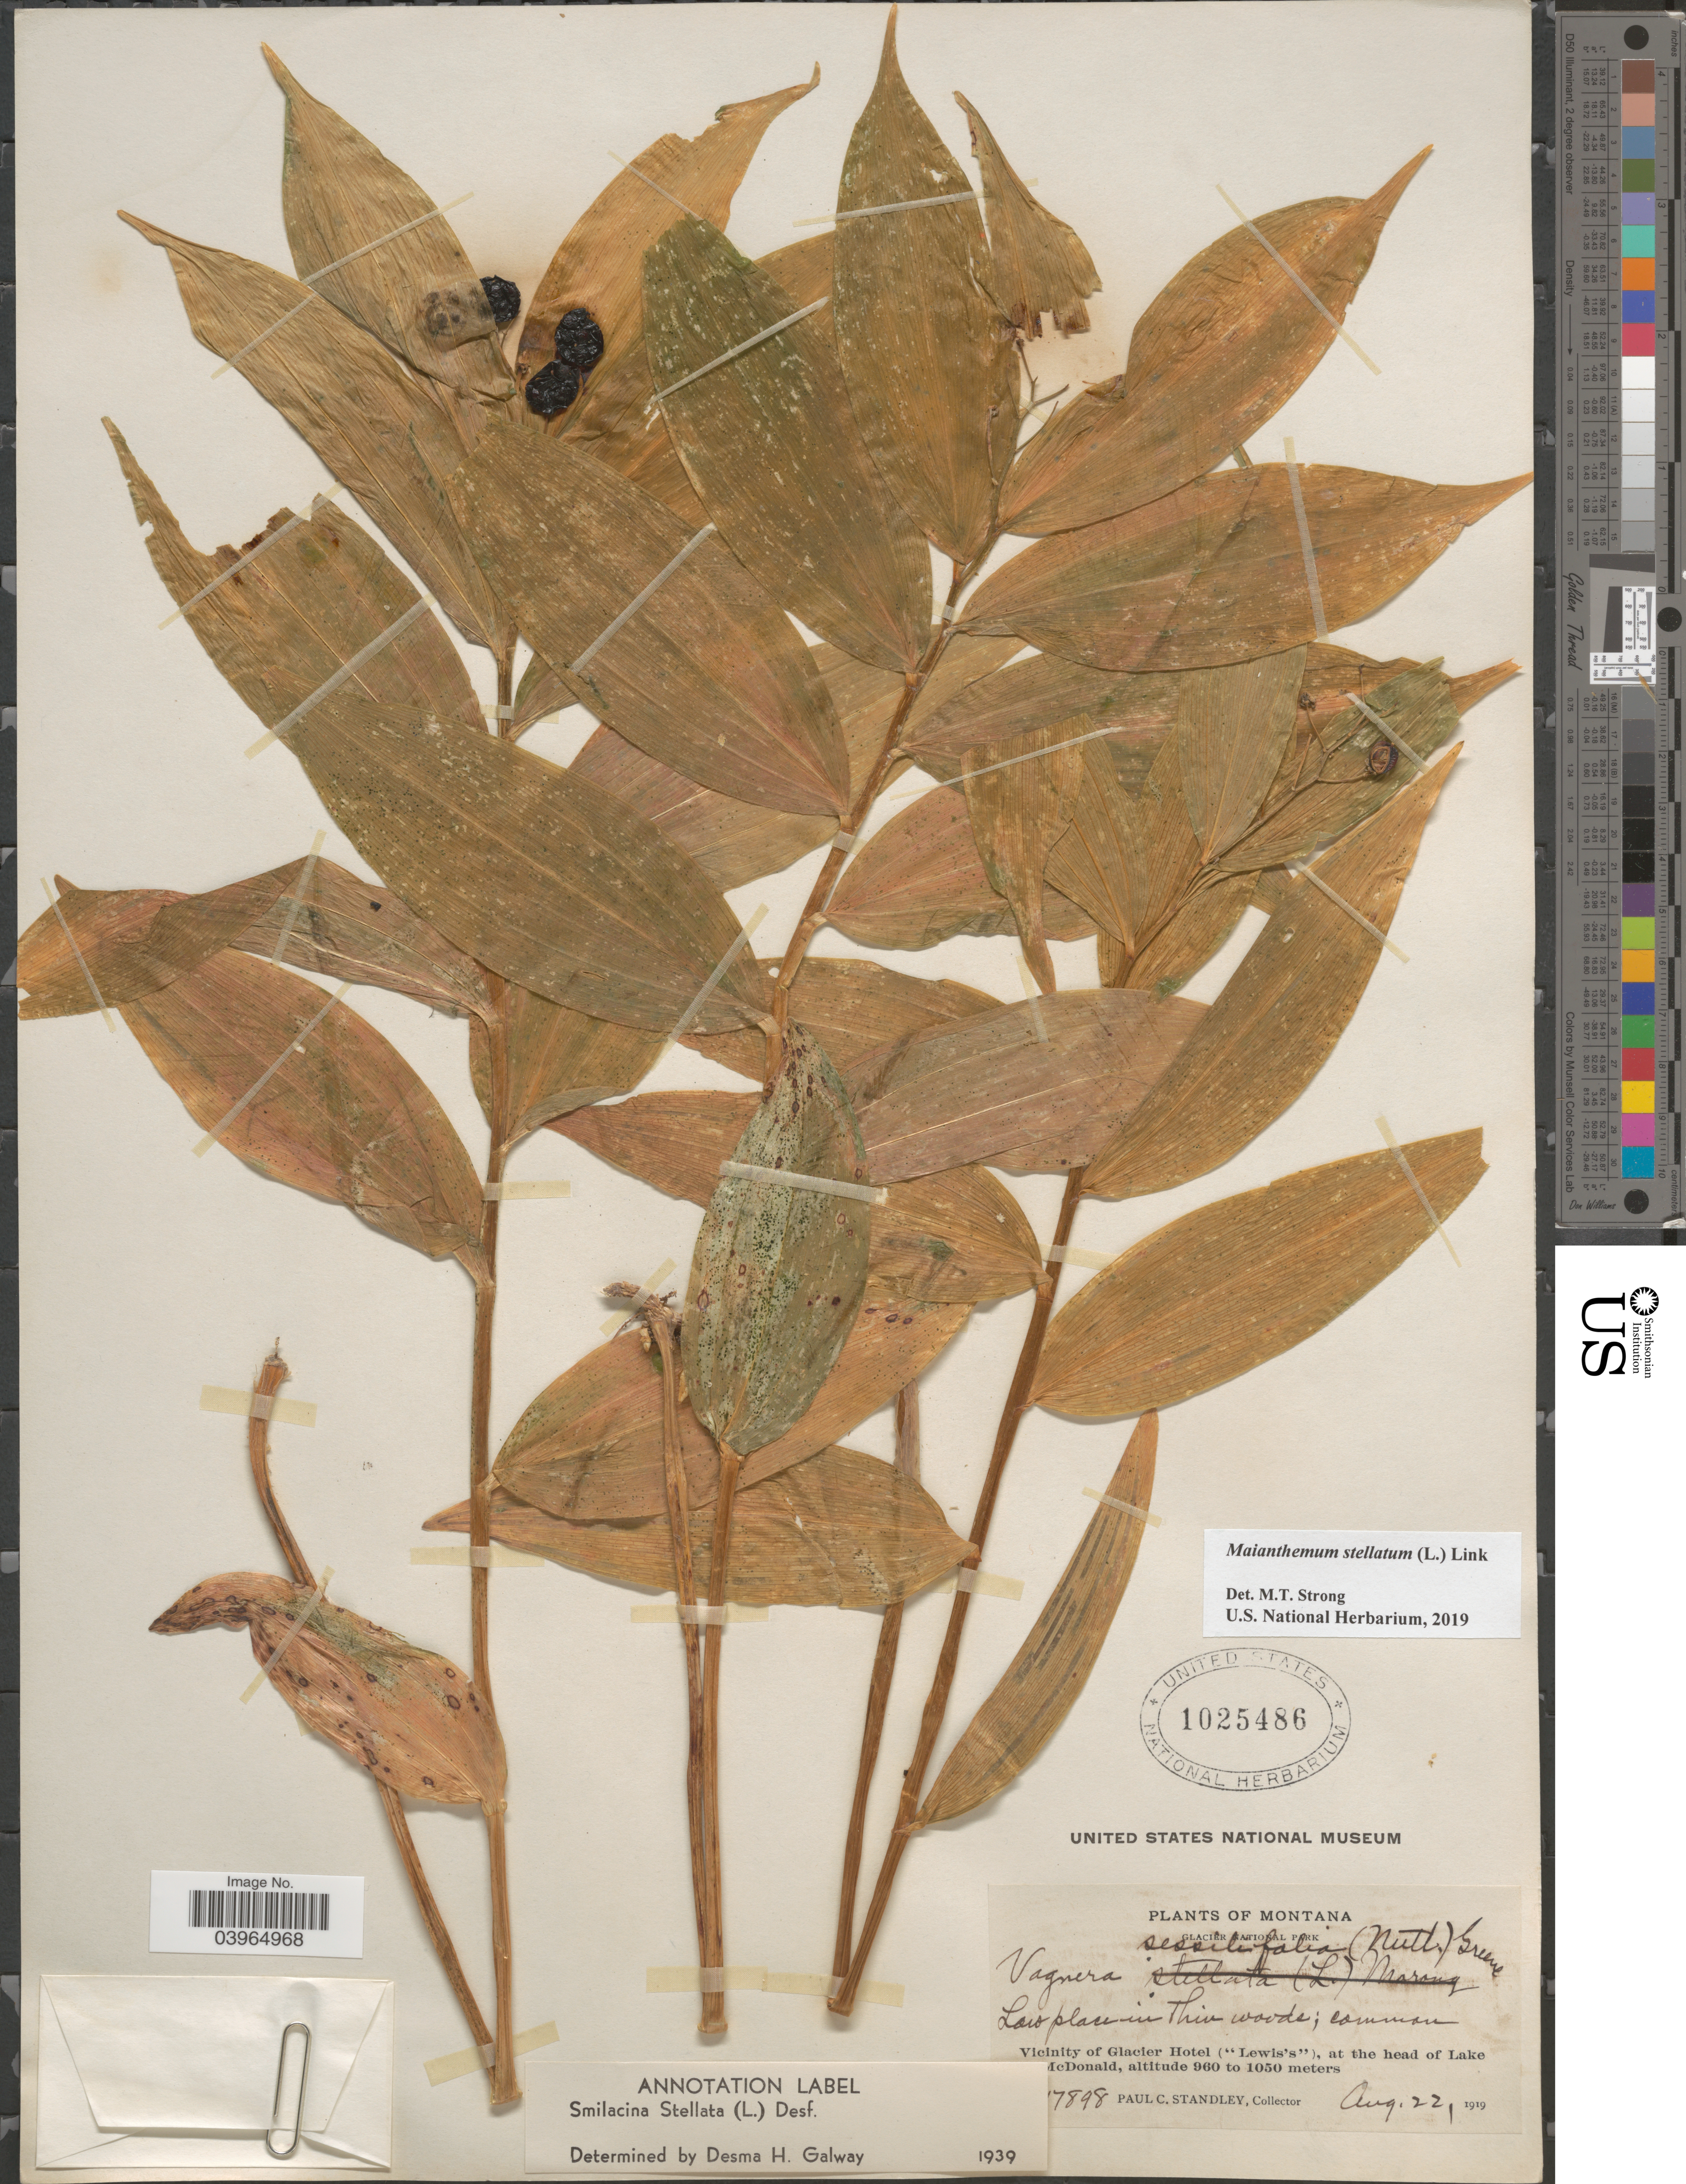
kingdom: Plantae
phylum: Tracheophyta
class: Liliopsida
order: Asparagales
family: Asparagaceae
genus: Maianthemum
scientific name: Maianthemum stellatum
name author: (L.) Link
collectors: P. C. Standley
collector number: !7898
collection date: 1919-08-22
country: United States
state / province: Montana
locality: Glacier National Park. Vicinity of Glacier Hotel ("Lewis's"), at the head of Lake McDonald.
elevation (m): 960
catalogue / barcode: US 1025486